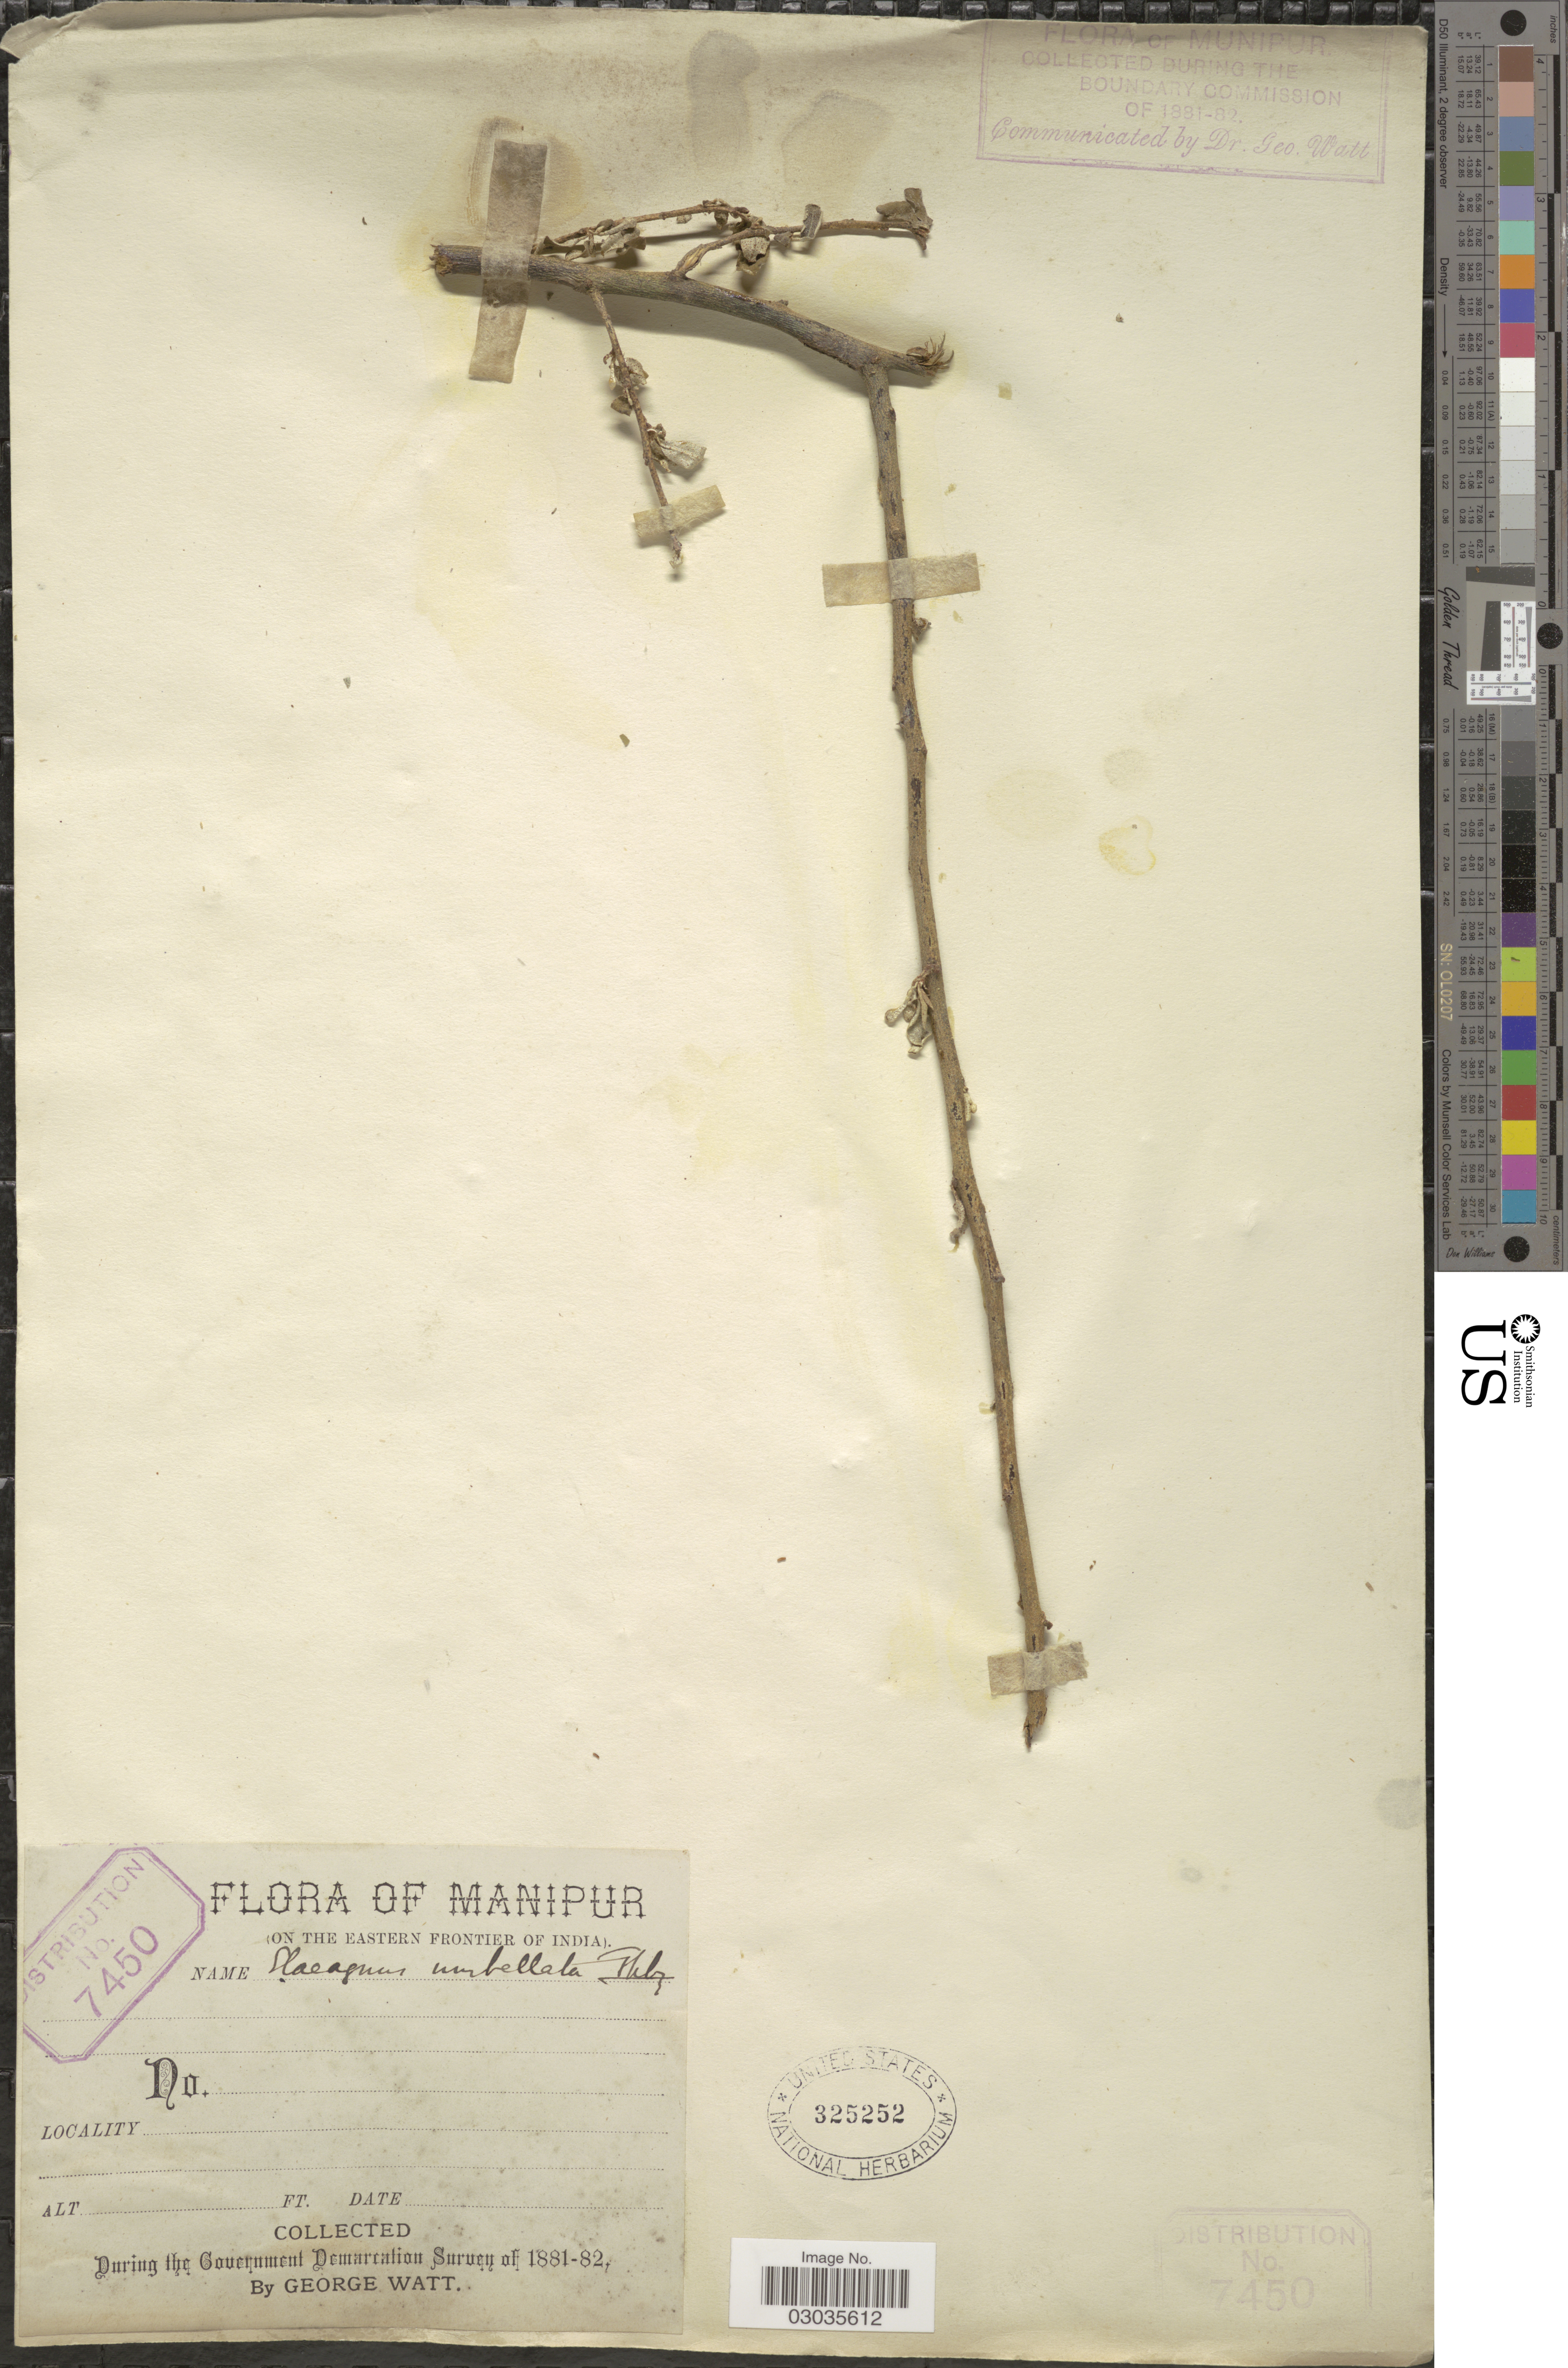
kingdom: Plantae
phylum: Tracheophyta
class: Magnoliopsida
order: Rosales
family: Elaeagnaceae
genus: Elaeagnus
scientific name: Elaeagnus umbellata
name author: Thunb.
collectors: G. Watt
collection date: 1881/1882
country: India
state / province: Manipur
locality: Eastern Frontier of India.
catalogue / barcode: US 325252